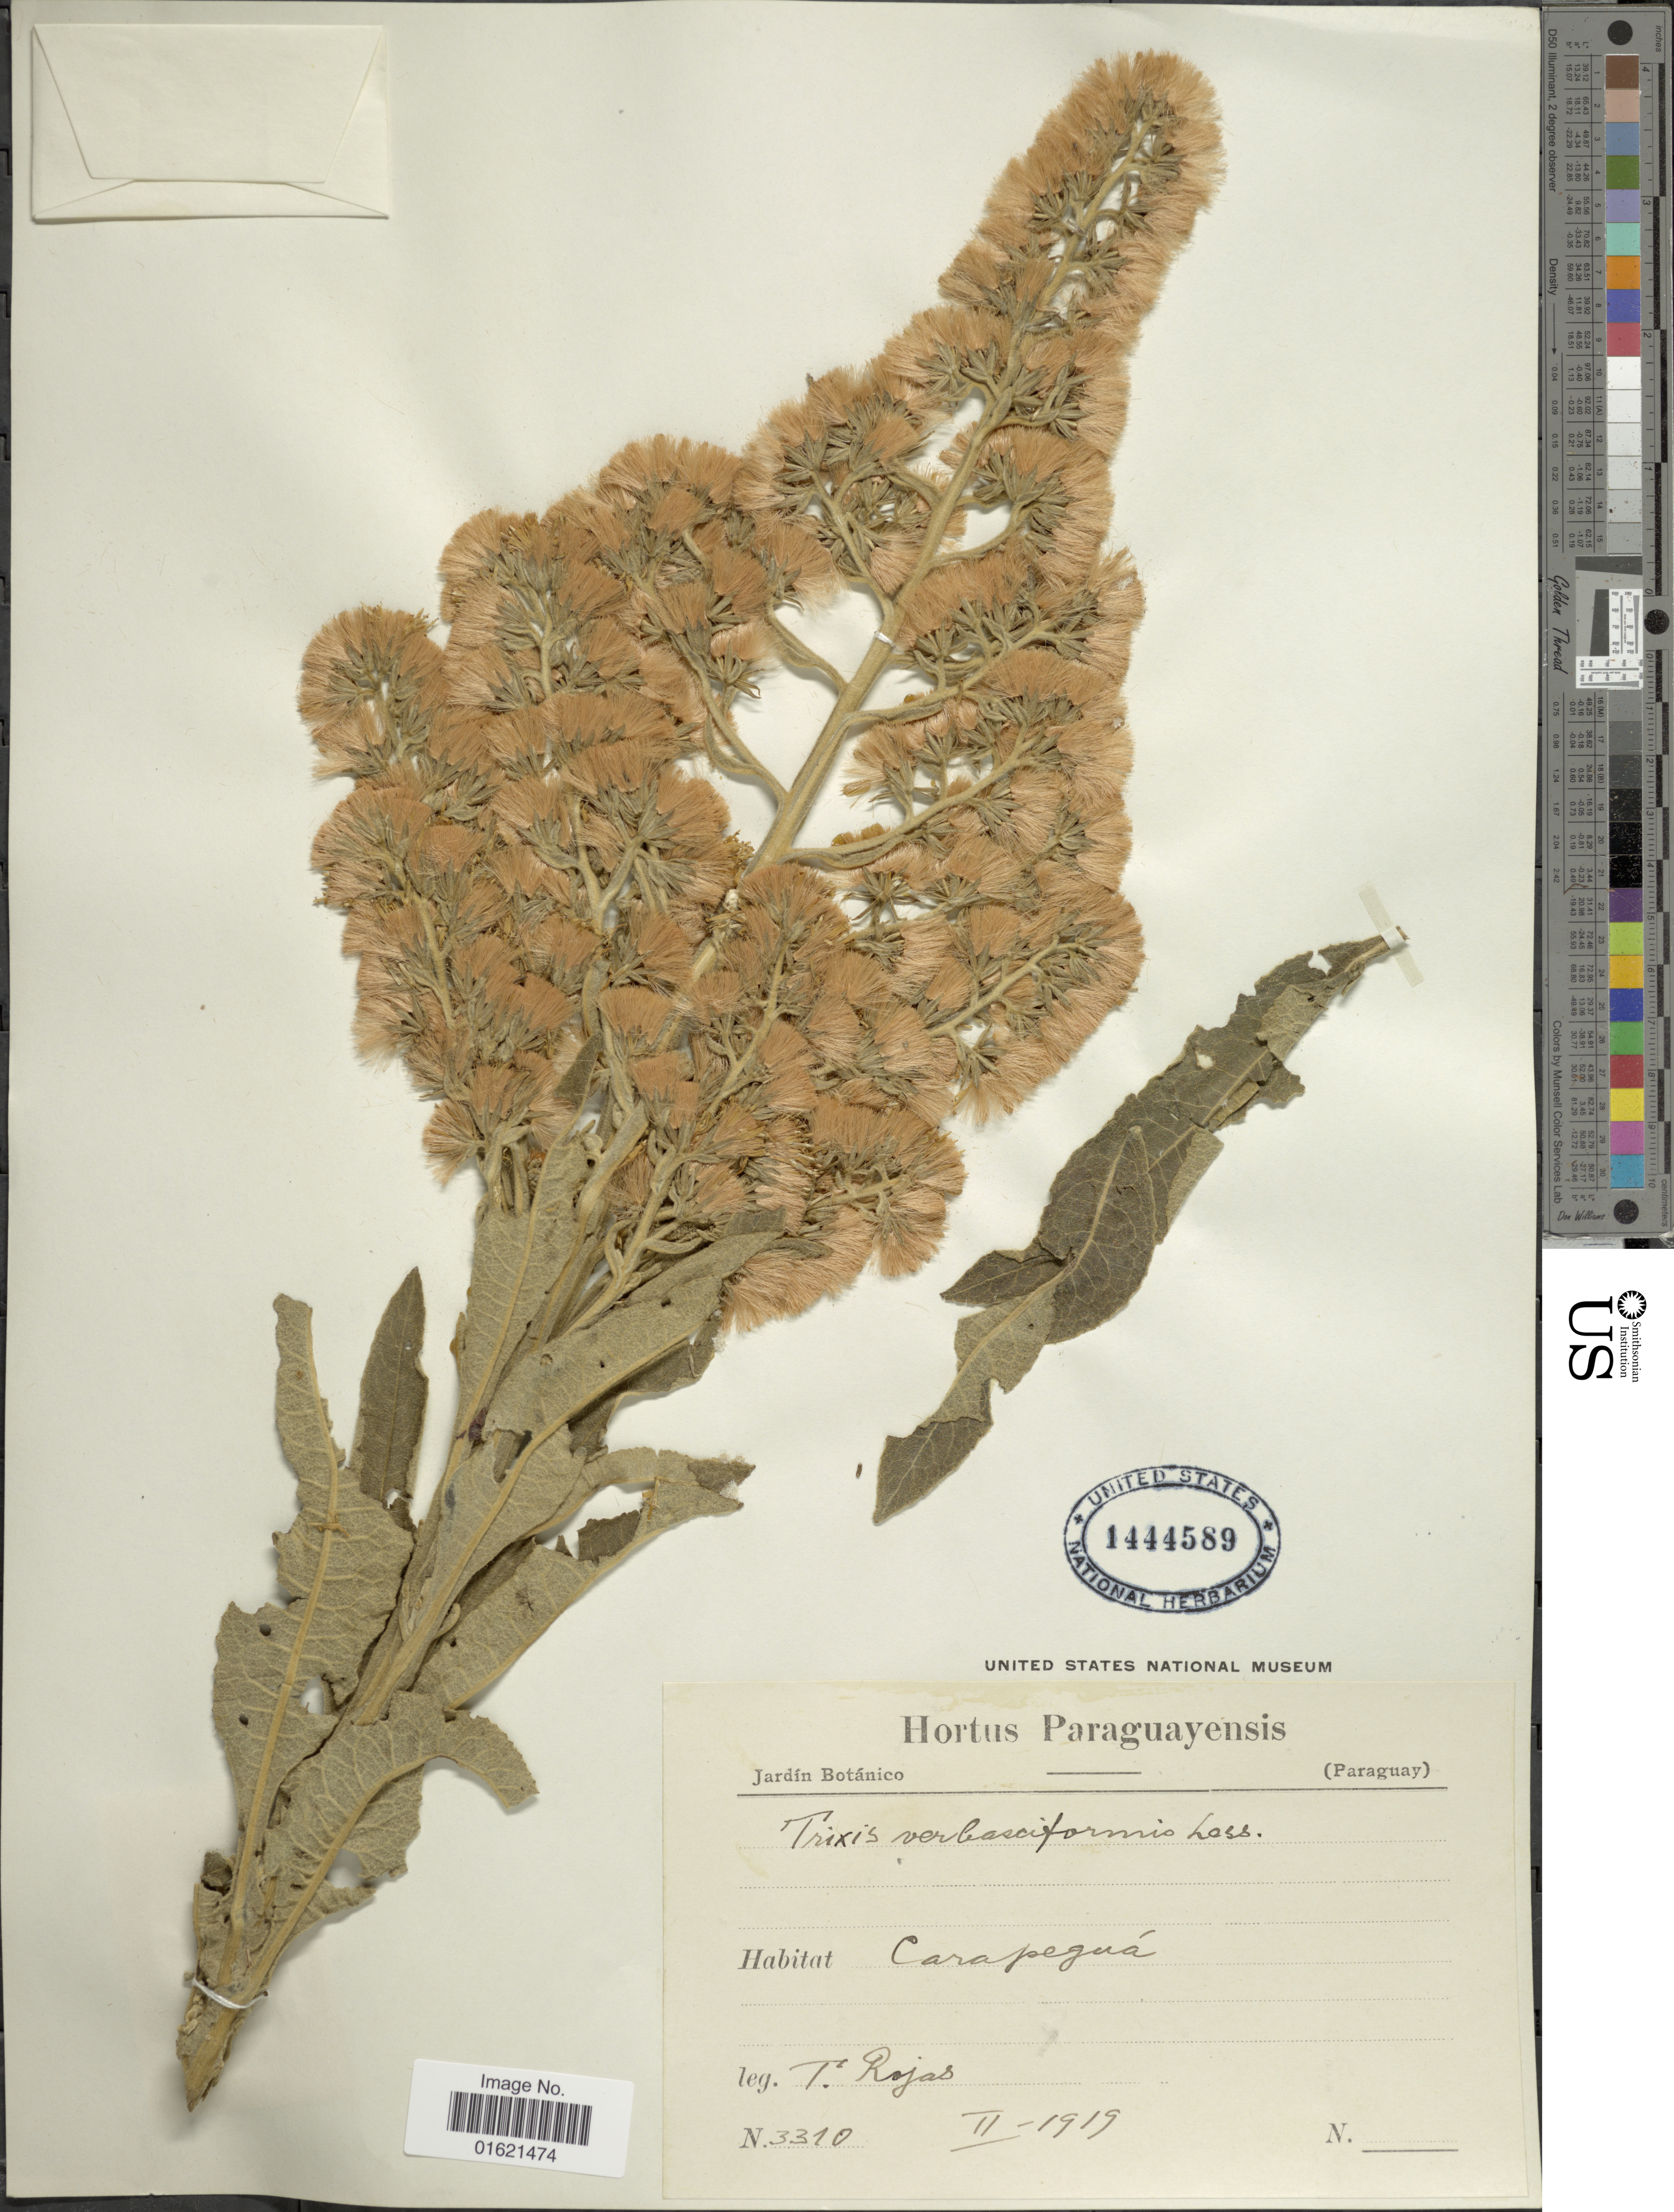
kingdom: Plantae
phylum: Tracheophyta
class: Magnoliopsida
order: Asterales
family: Asteraceae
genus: Trixis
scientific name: Trixis nobilis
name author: (Vell.) Katinas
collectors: T. Rojas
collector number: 3310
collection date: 1919-02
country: Paraguay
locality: Carapegua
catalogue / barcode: US 1444589